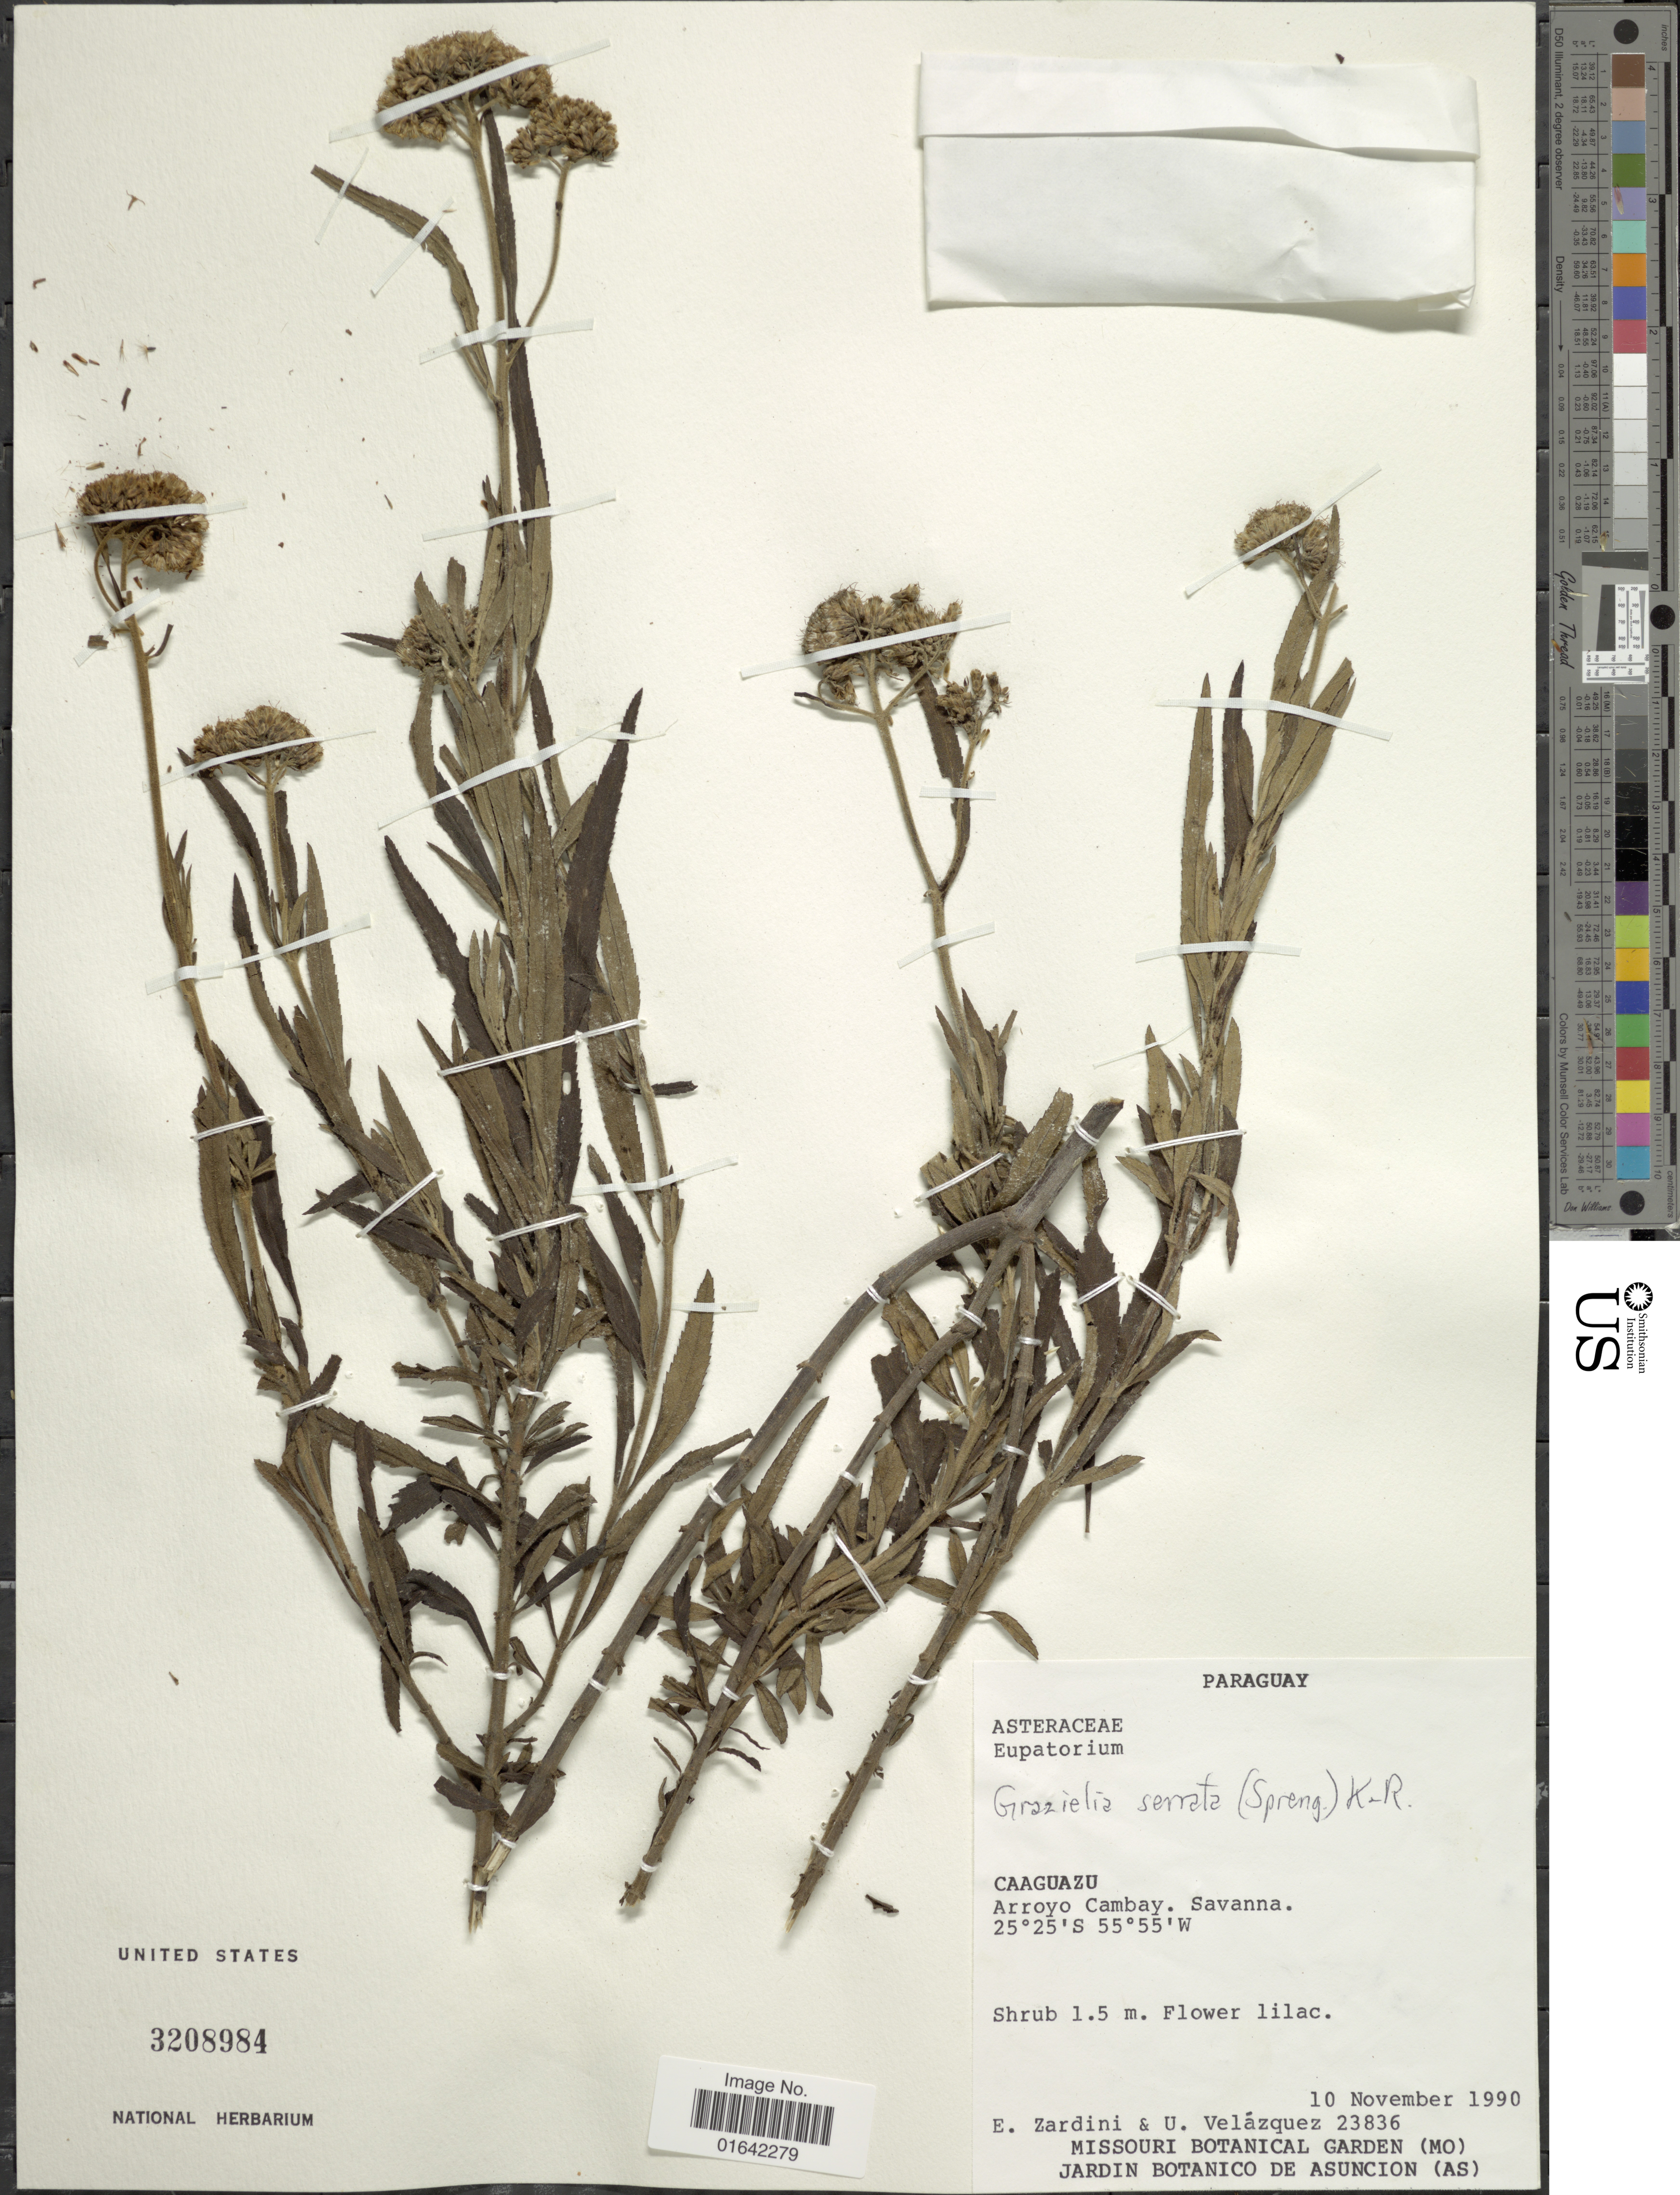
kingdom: Plantae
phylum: Tracheophyta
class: Magnoliopsida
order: Asterales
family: Asteraceae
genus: Grazielia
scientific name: Grazielia serrata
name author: (Spreng.) R.M. King & H. Rob.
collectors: E. M. Zardini & U. Velázquez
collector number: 23836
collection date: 1990-11-10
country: Paraguay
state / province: Caaguazu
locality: Caaguazu, Arroyo Cambay, Savanna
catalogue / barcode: US 3208984